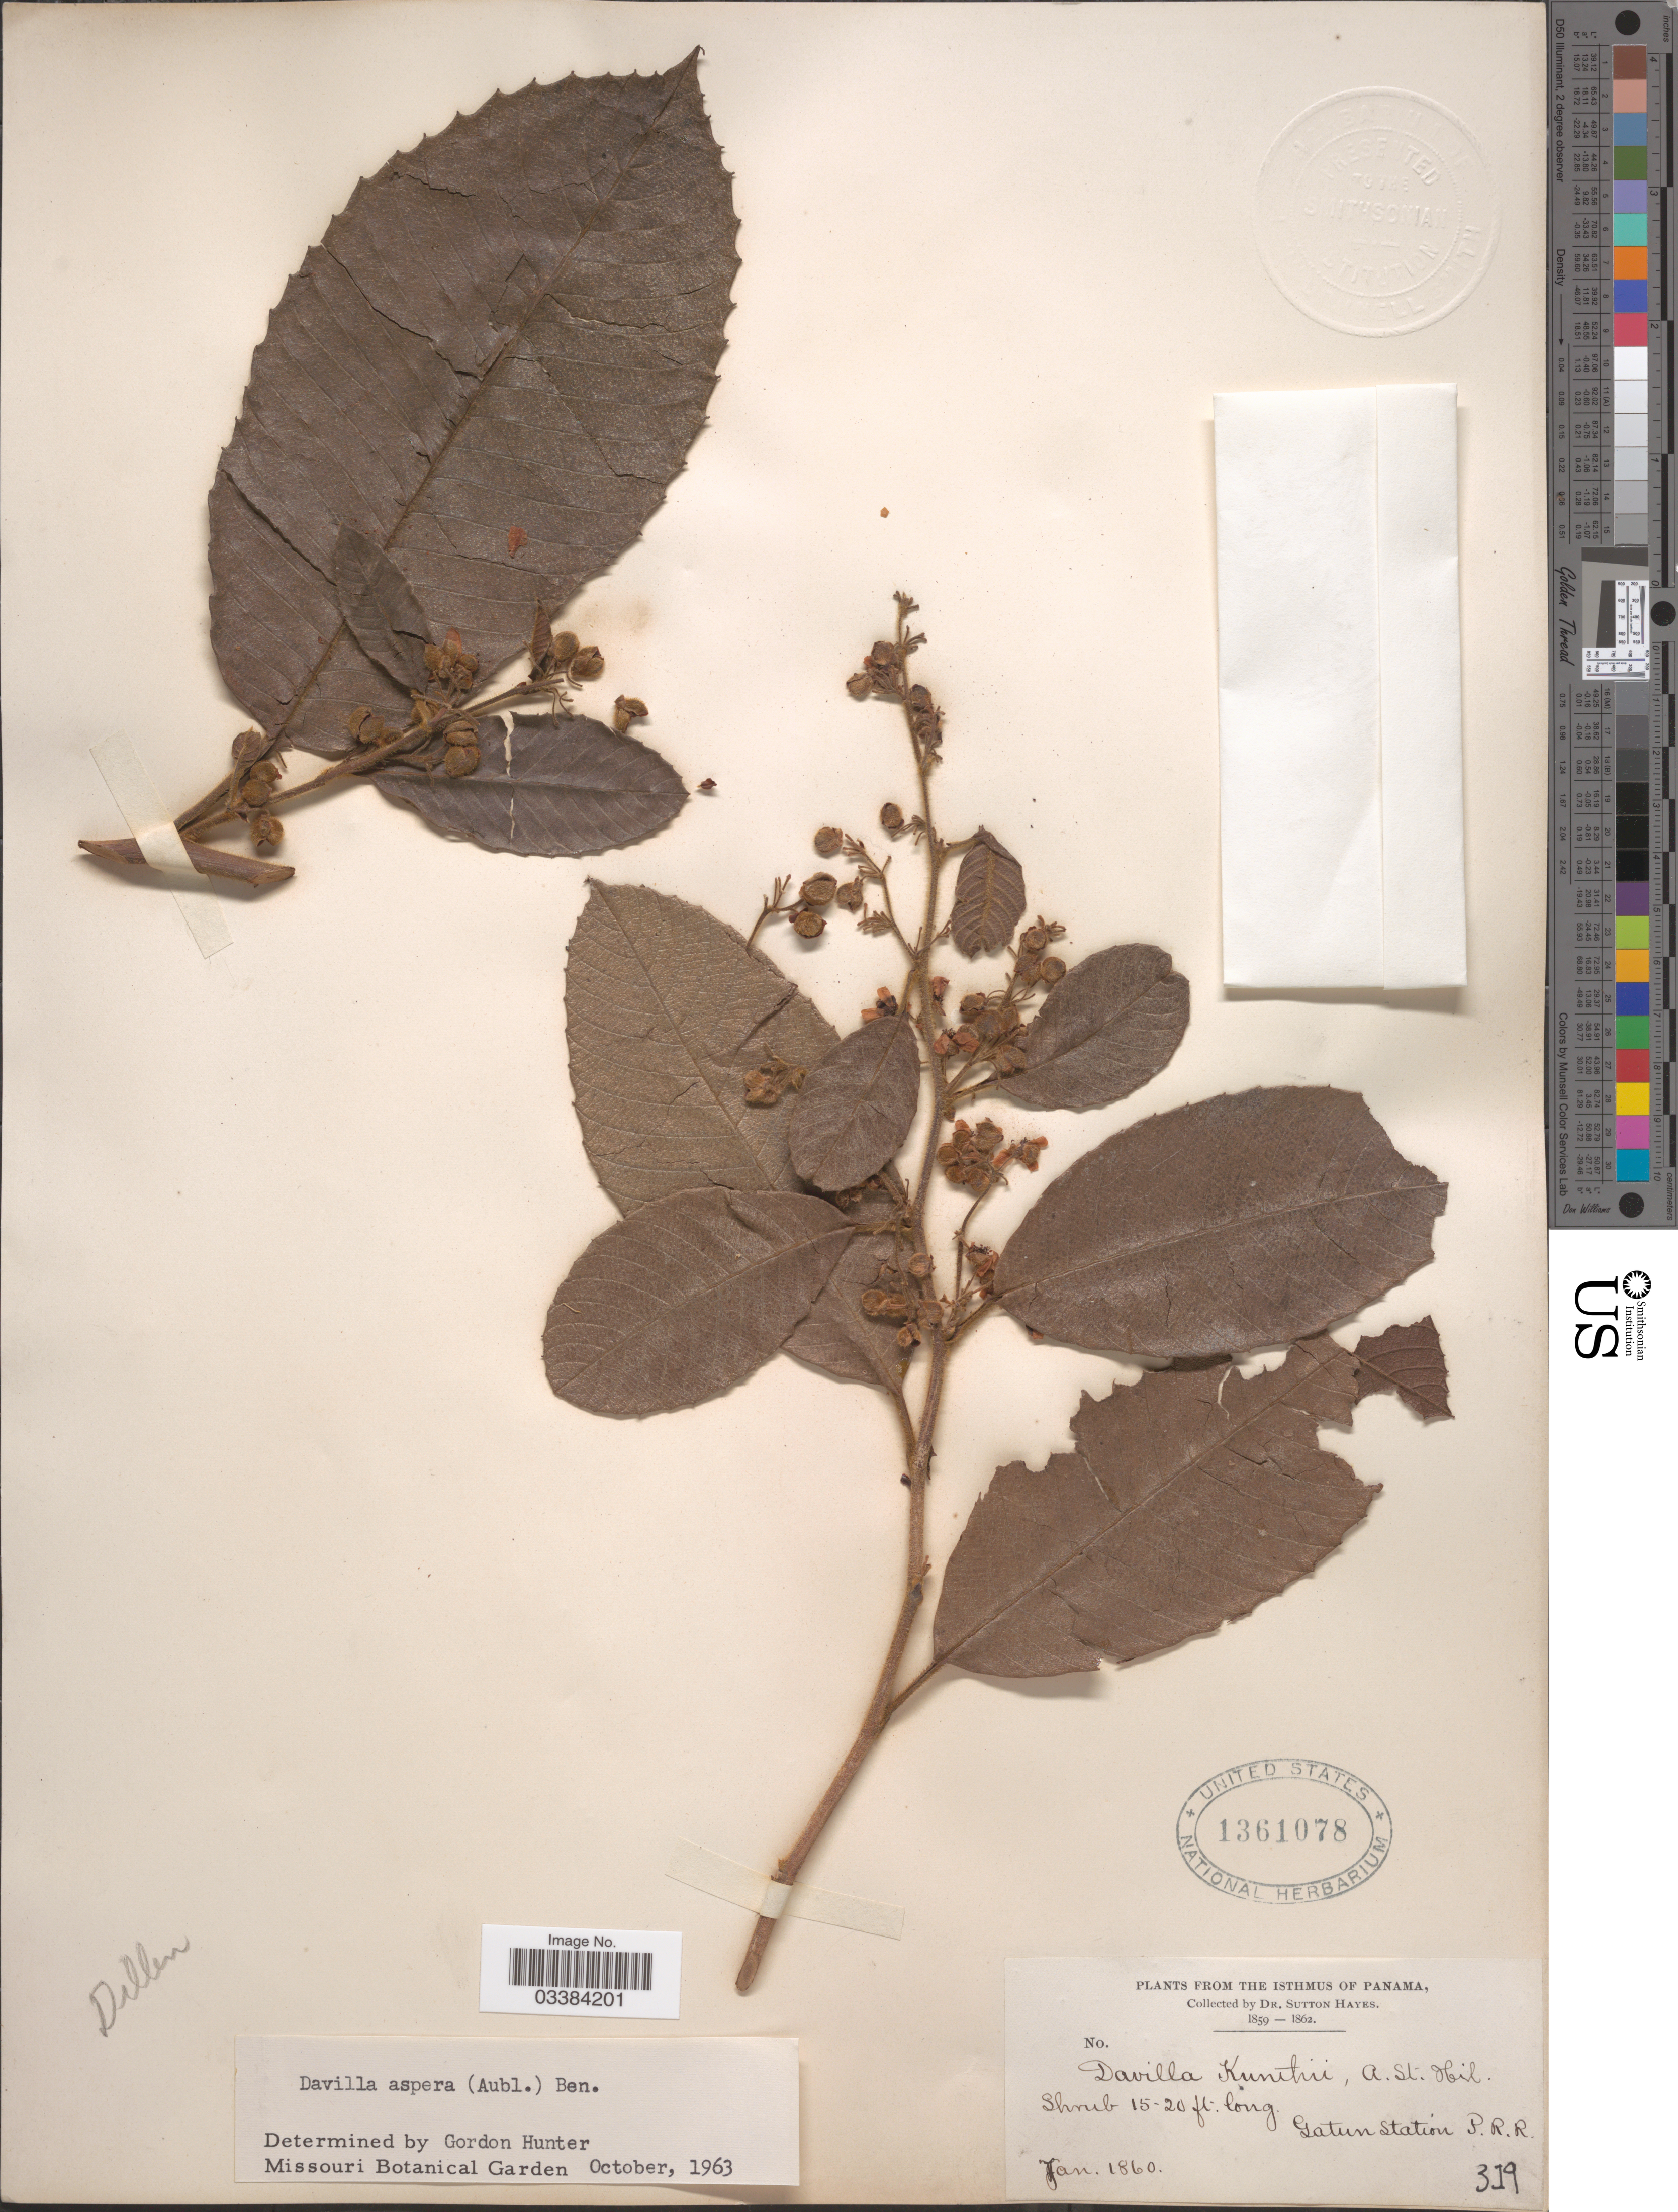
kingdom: Plantae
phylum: Tracheophyta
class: Magnoliopsida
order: Dilleniales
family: Dilleniaceae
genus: Davilla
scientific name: Davilla kunthii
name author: A. St.-Hil.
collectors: S. Hayes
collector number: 319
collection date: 1860-01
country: Panama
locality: The Isthmus of Panama. Gatun Station P.R.R.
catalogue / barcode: US 1361078